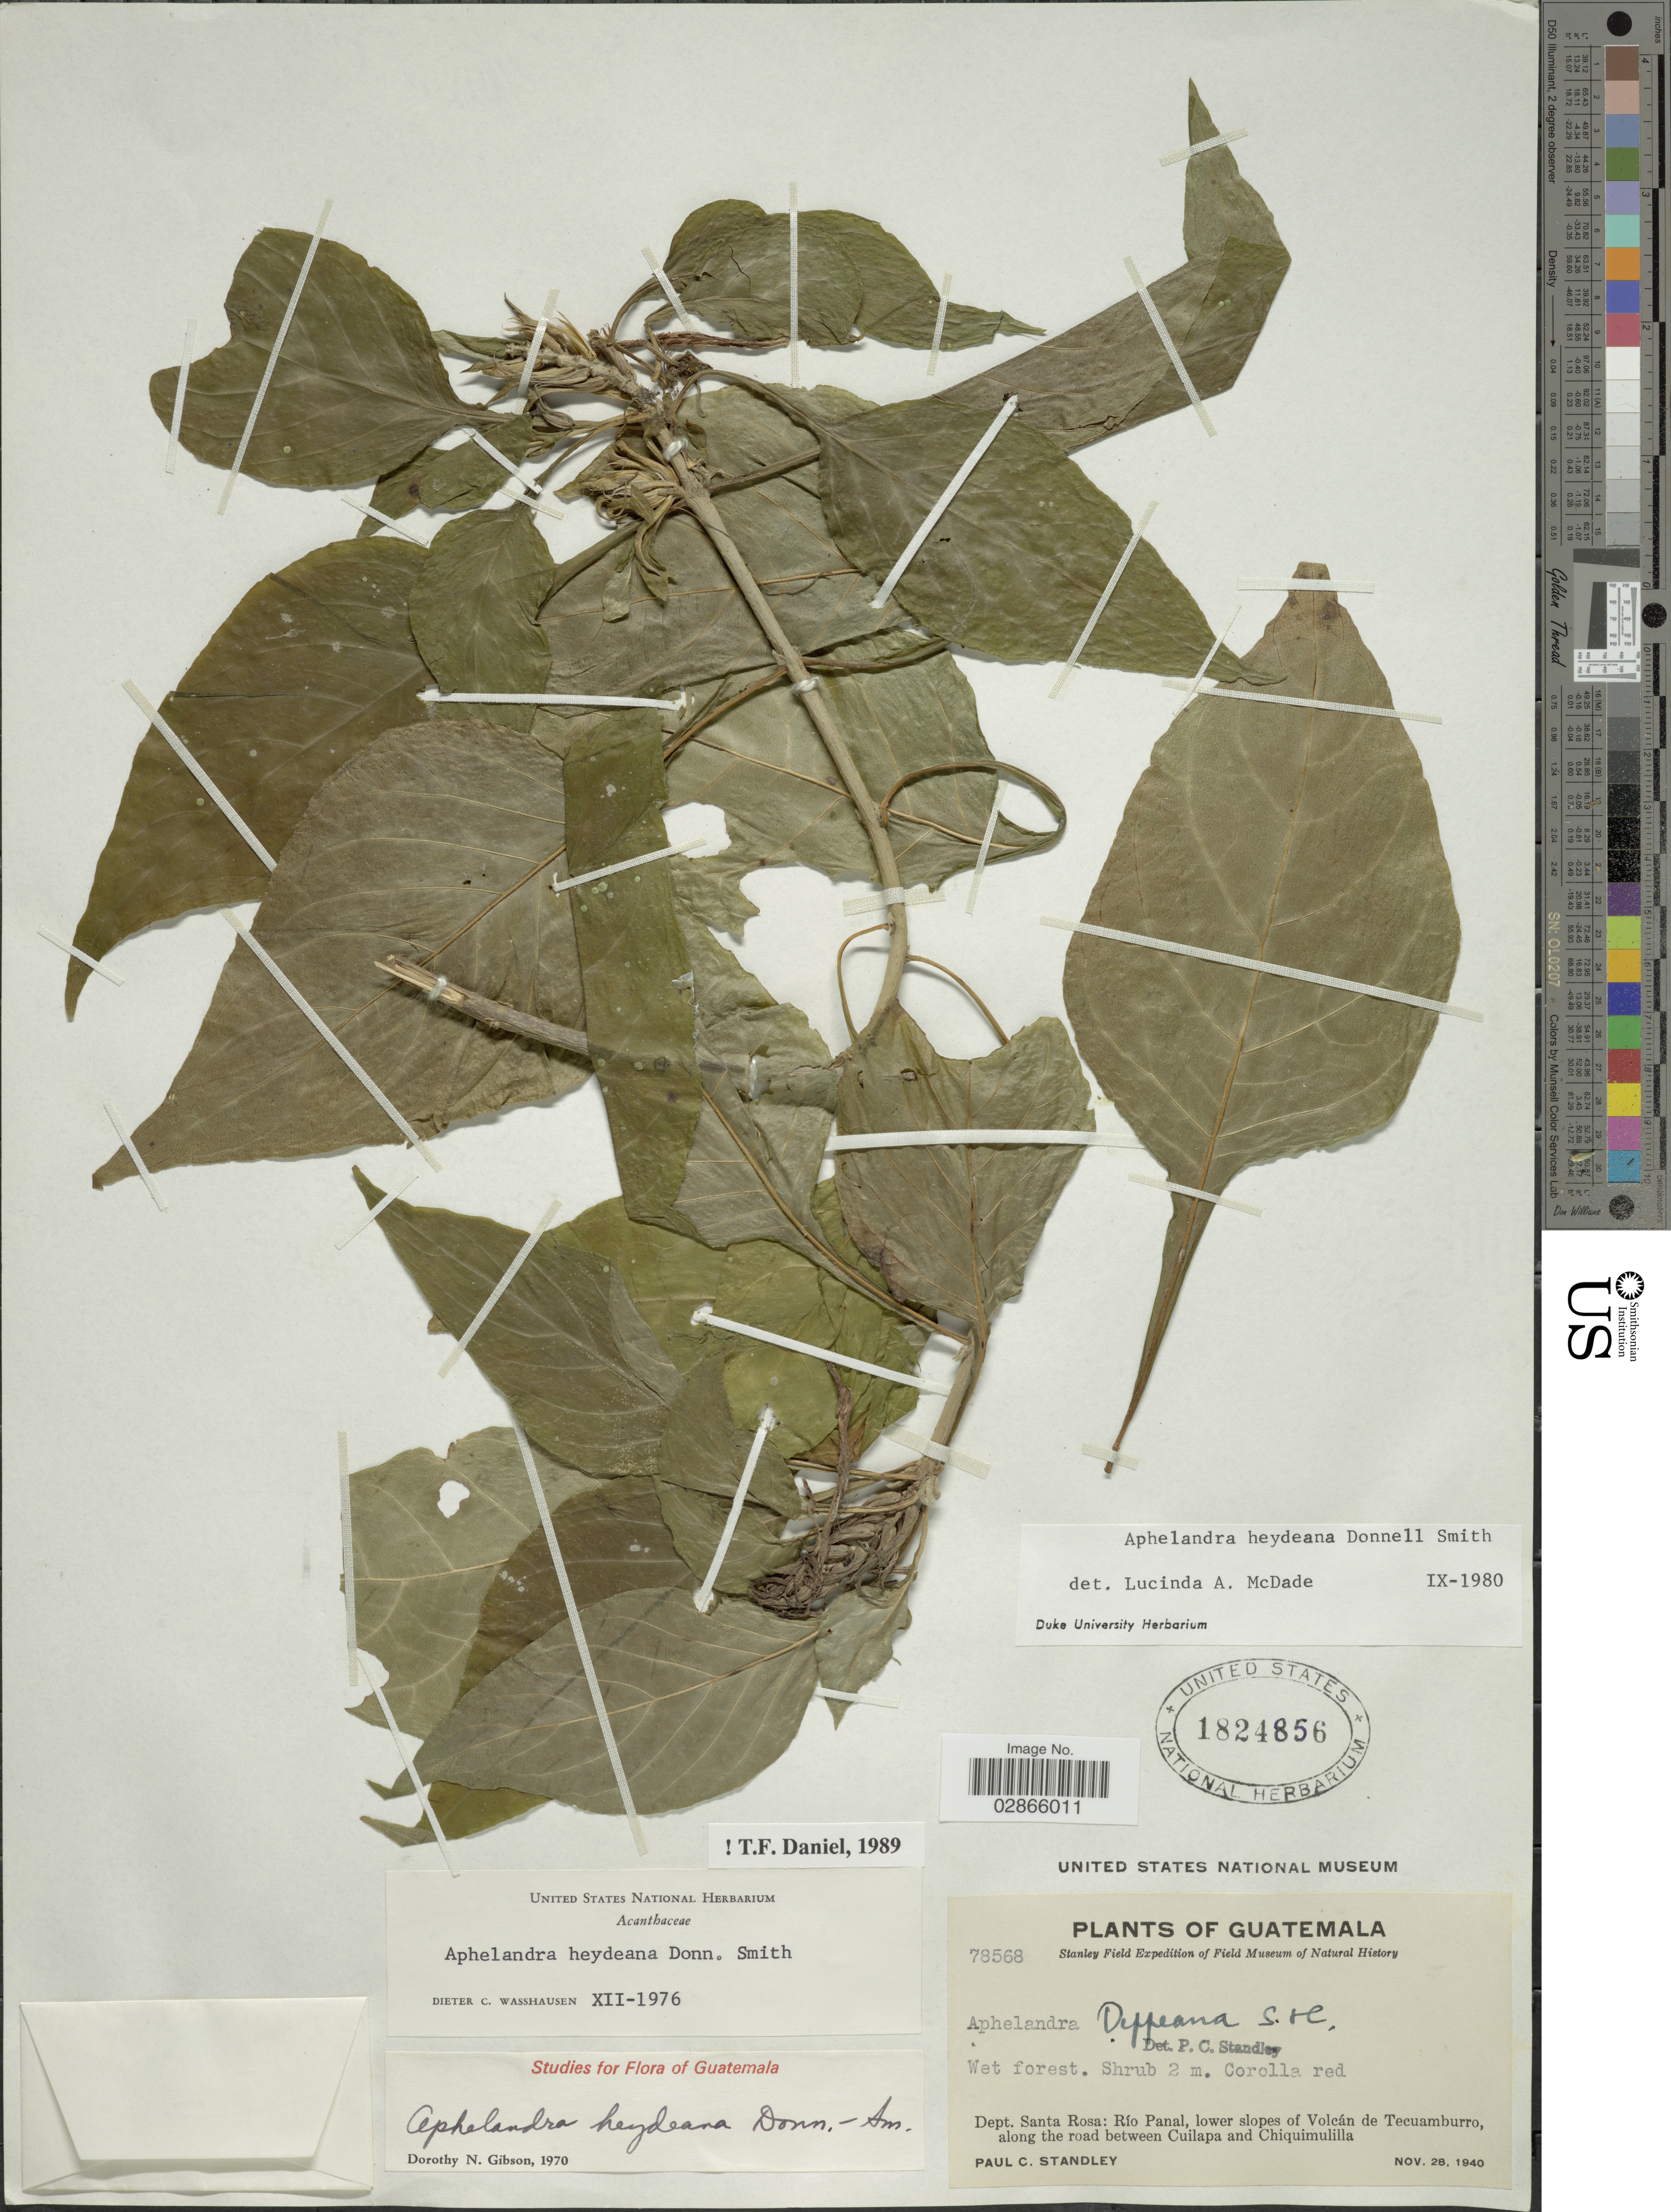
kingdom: Plantae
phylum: Tracheophyta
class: Magnoliopsida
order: Lamiales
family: Acanthaceae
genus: Aphelandra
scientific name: Aphelandra heydeana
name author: Donn. Sm.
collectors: P. C. Standley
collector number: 78568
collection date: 1940-11-28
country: Guatemala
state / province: Santa Rosa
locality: Dept. Santa Rosa: Río Panal, lower slopes of Volcán de Tecuamburro, along the road between Cuilapa and Chiquimulilla.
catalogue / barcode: US 1824856